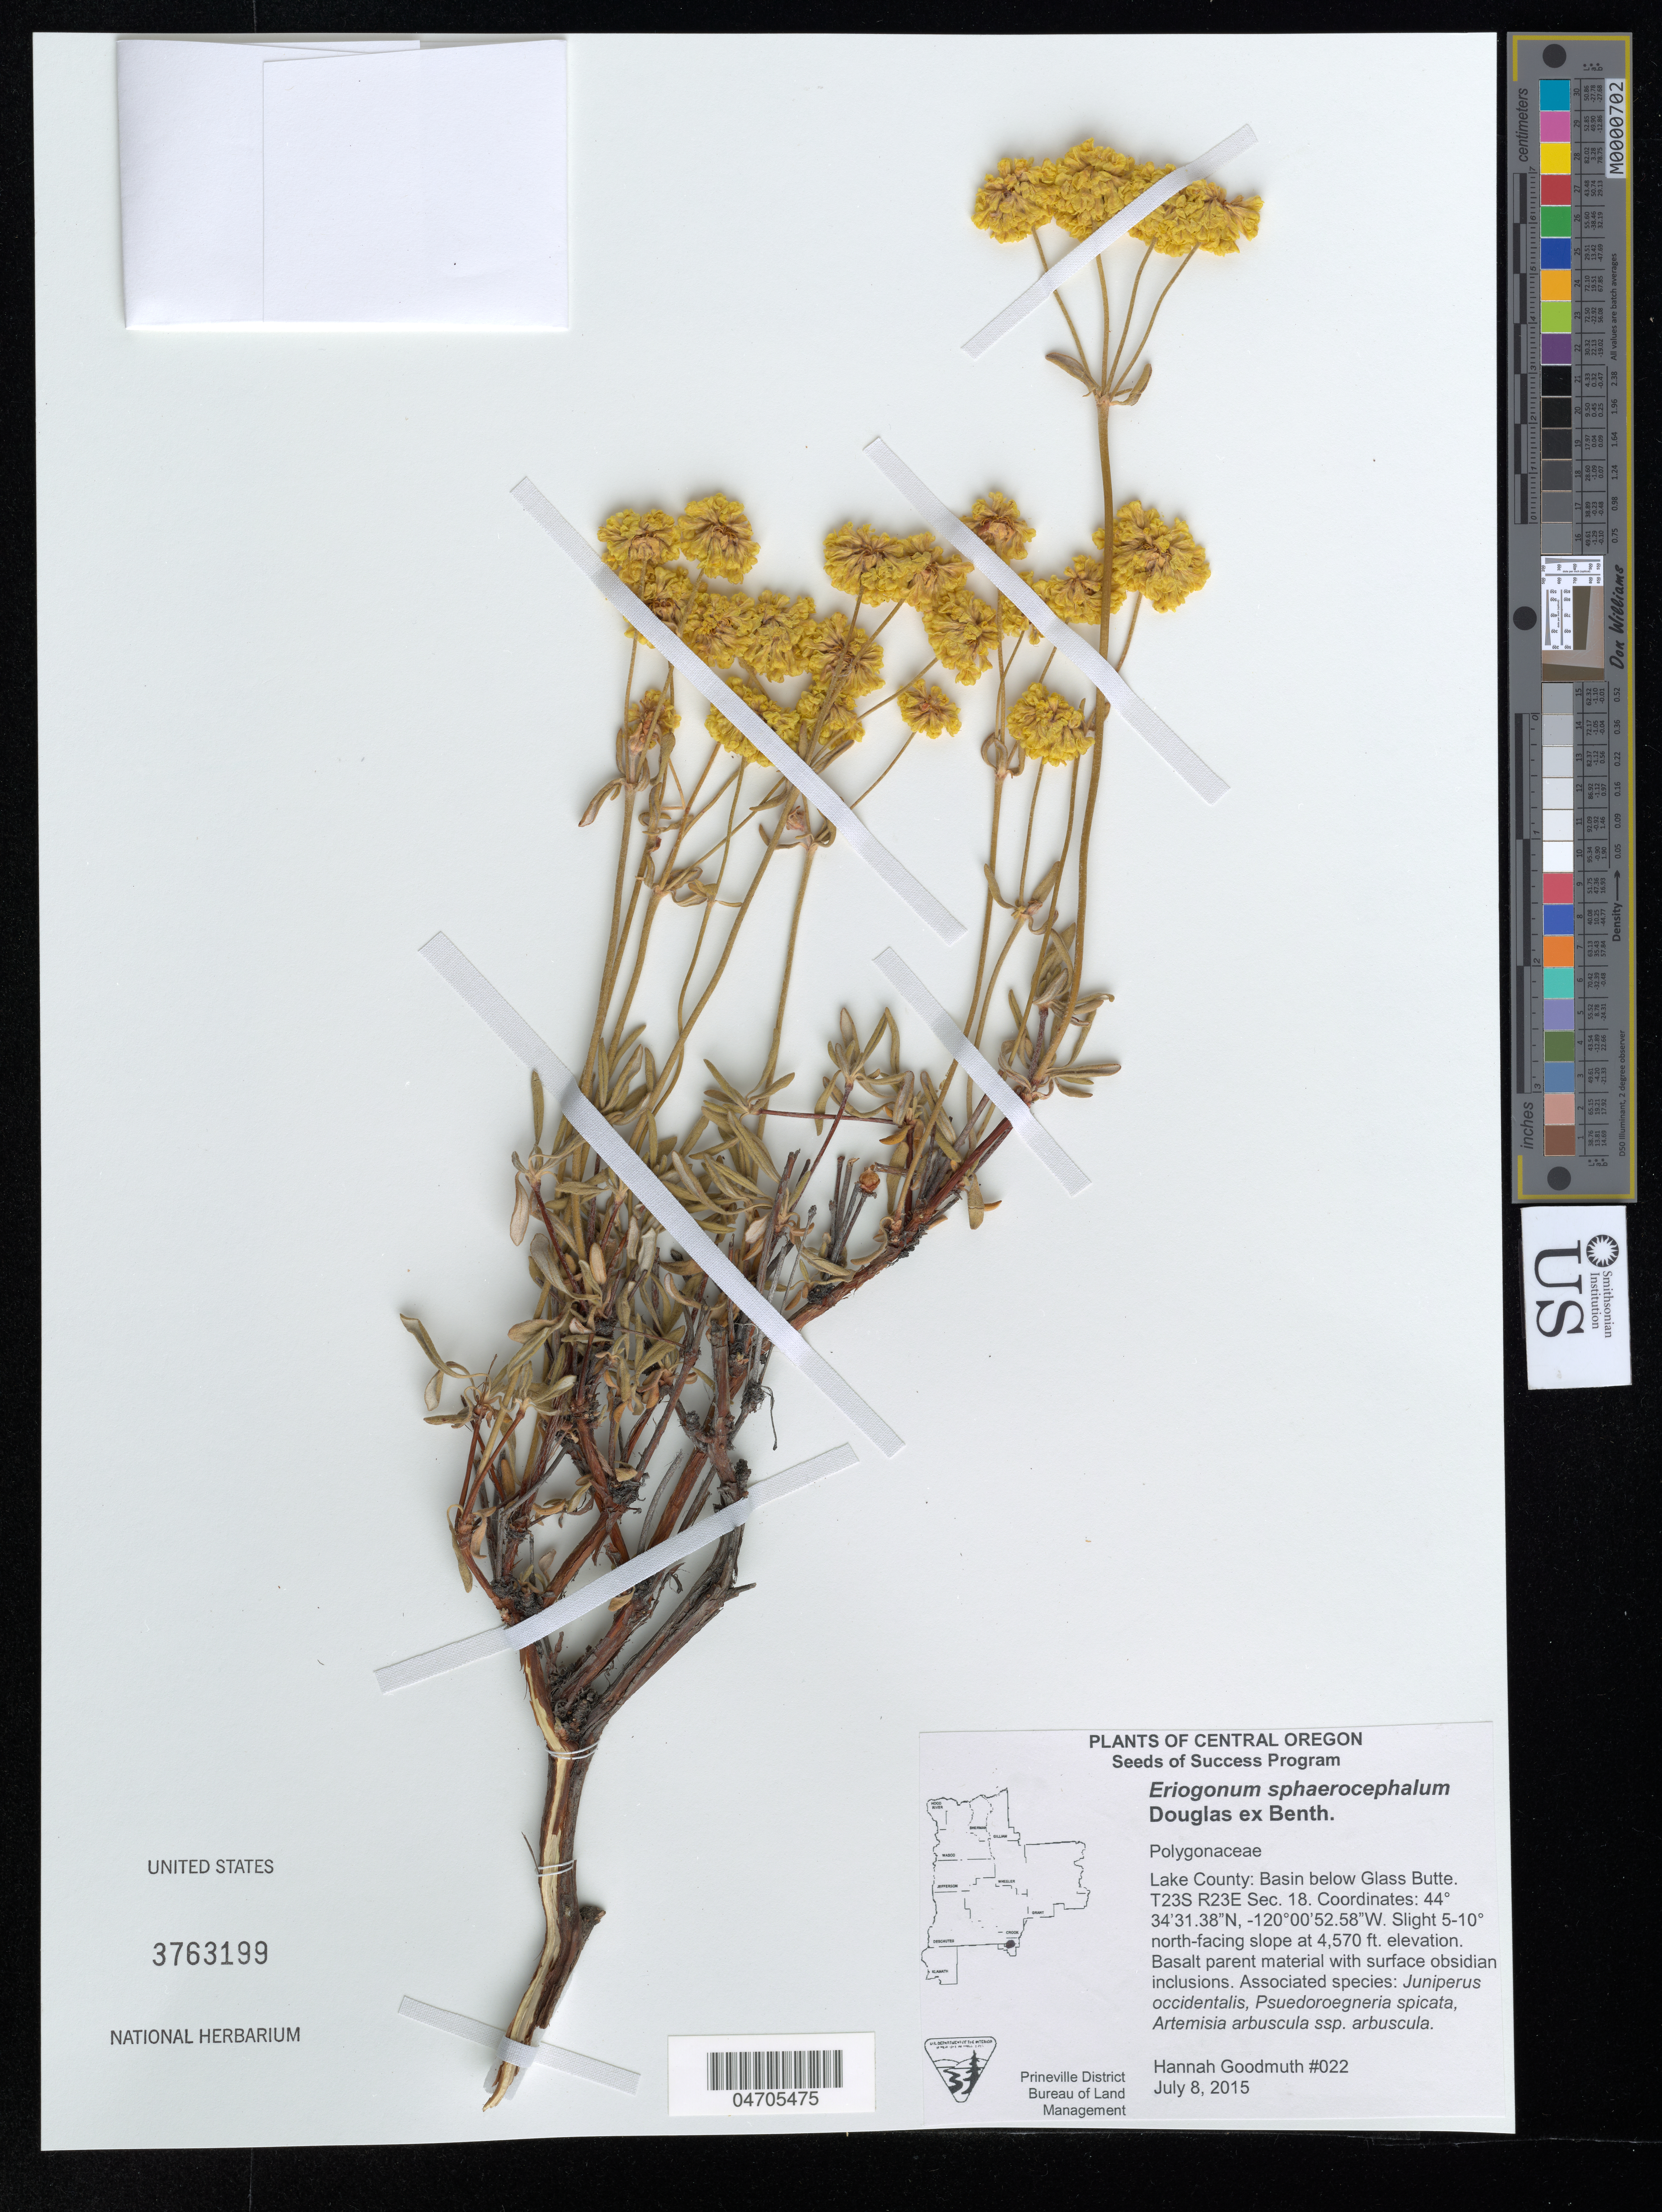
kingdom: Plantae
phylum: Tracheophyta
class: Magnoliopsida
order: Caryophyllales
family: Polygonaceae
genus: Eriogonum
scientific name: Eriogonum sphaerocephalum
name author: Benth. & Douglas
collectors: H. Goodmuth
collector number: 022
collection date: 2015-07-08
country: United States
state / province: Oregon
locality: Central Oregon. Lake County: Basin below Glass Butte. T23S R23E Sec. 18. Slight 5-10º north-facing slope.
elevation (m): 1393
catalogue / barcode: US 3763199